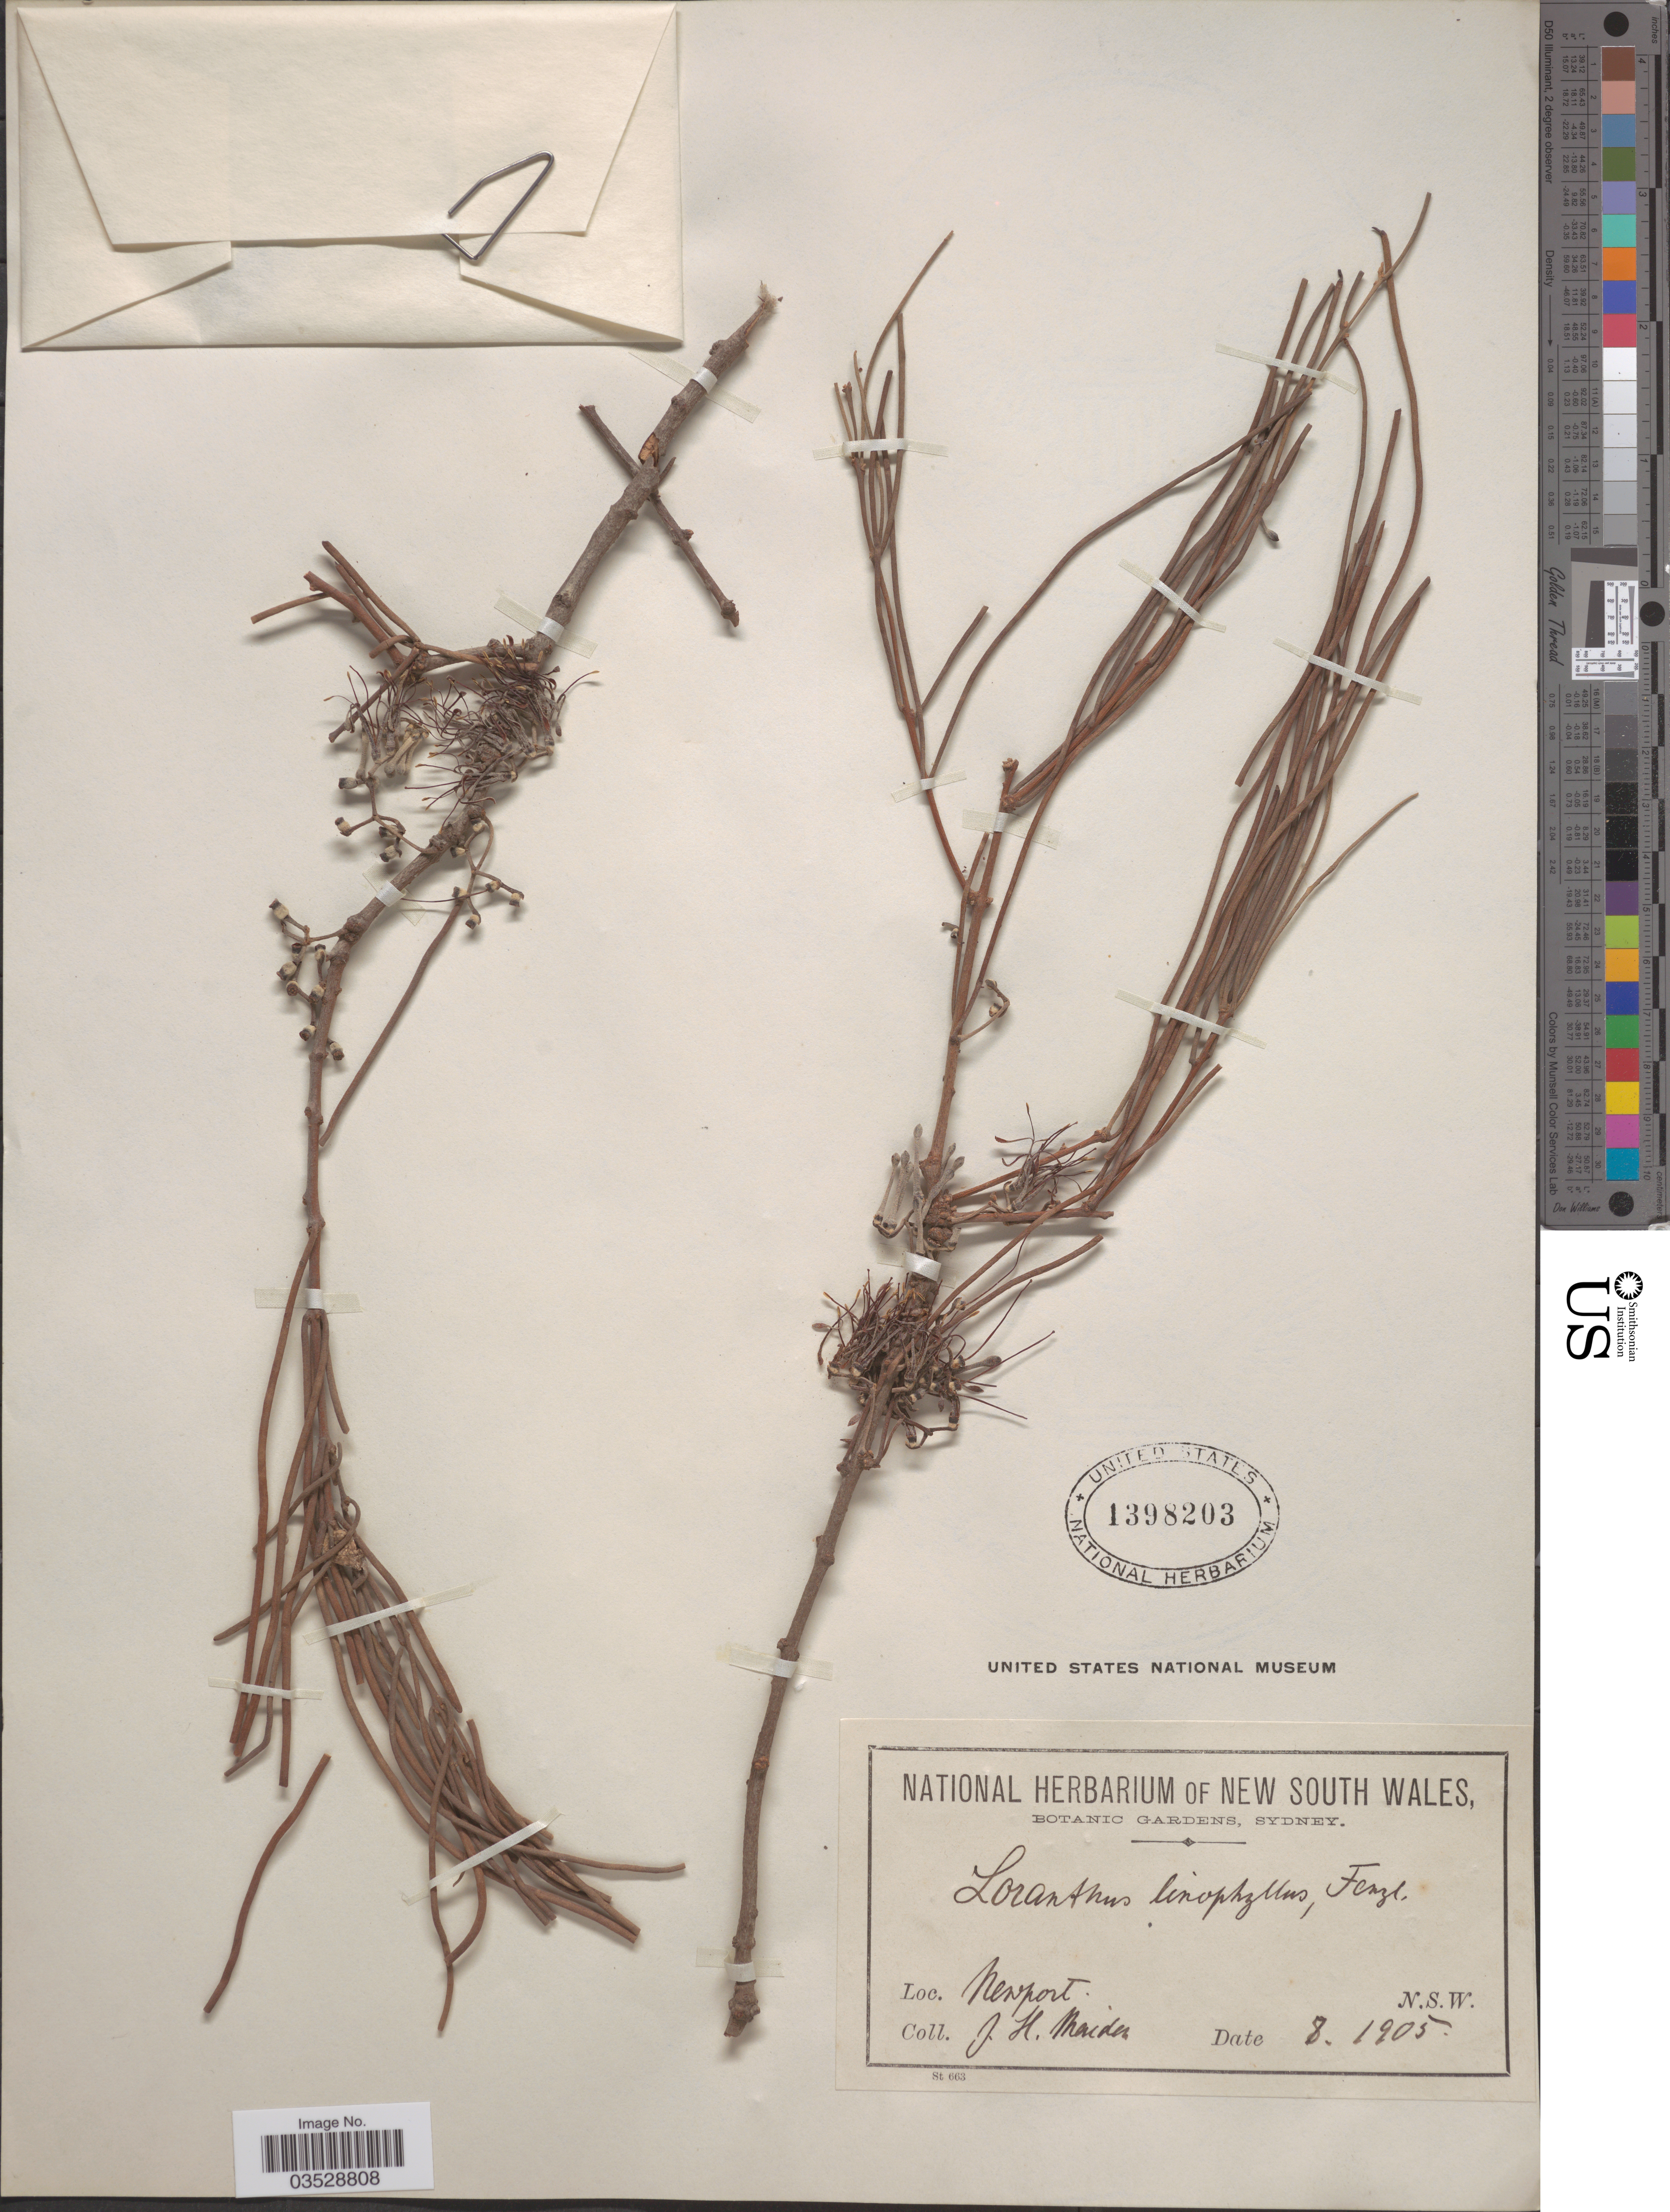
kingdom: Plantae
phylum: Tracheophyta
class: Magnoliopsida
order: Santalales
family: Loranthaceae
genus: Amyema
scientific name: Amyema linophylla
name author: Tiegh.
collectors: J. Maiden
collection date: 1905-08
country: Australia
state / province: New South Wales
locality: Newport.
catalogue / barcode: US 1398203